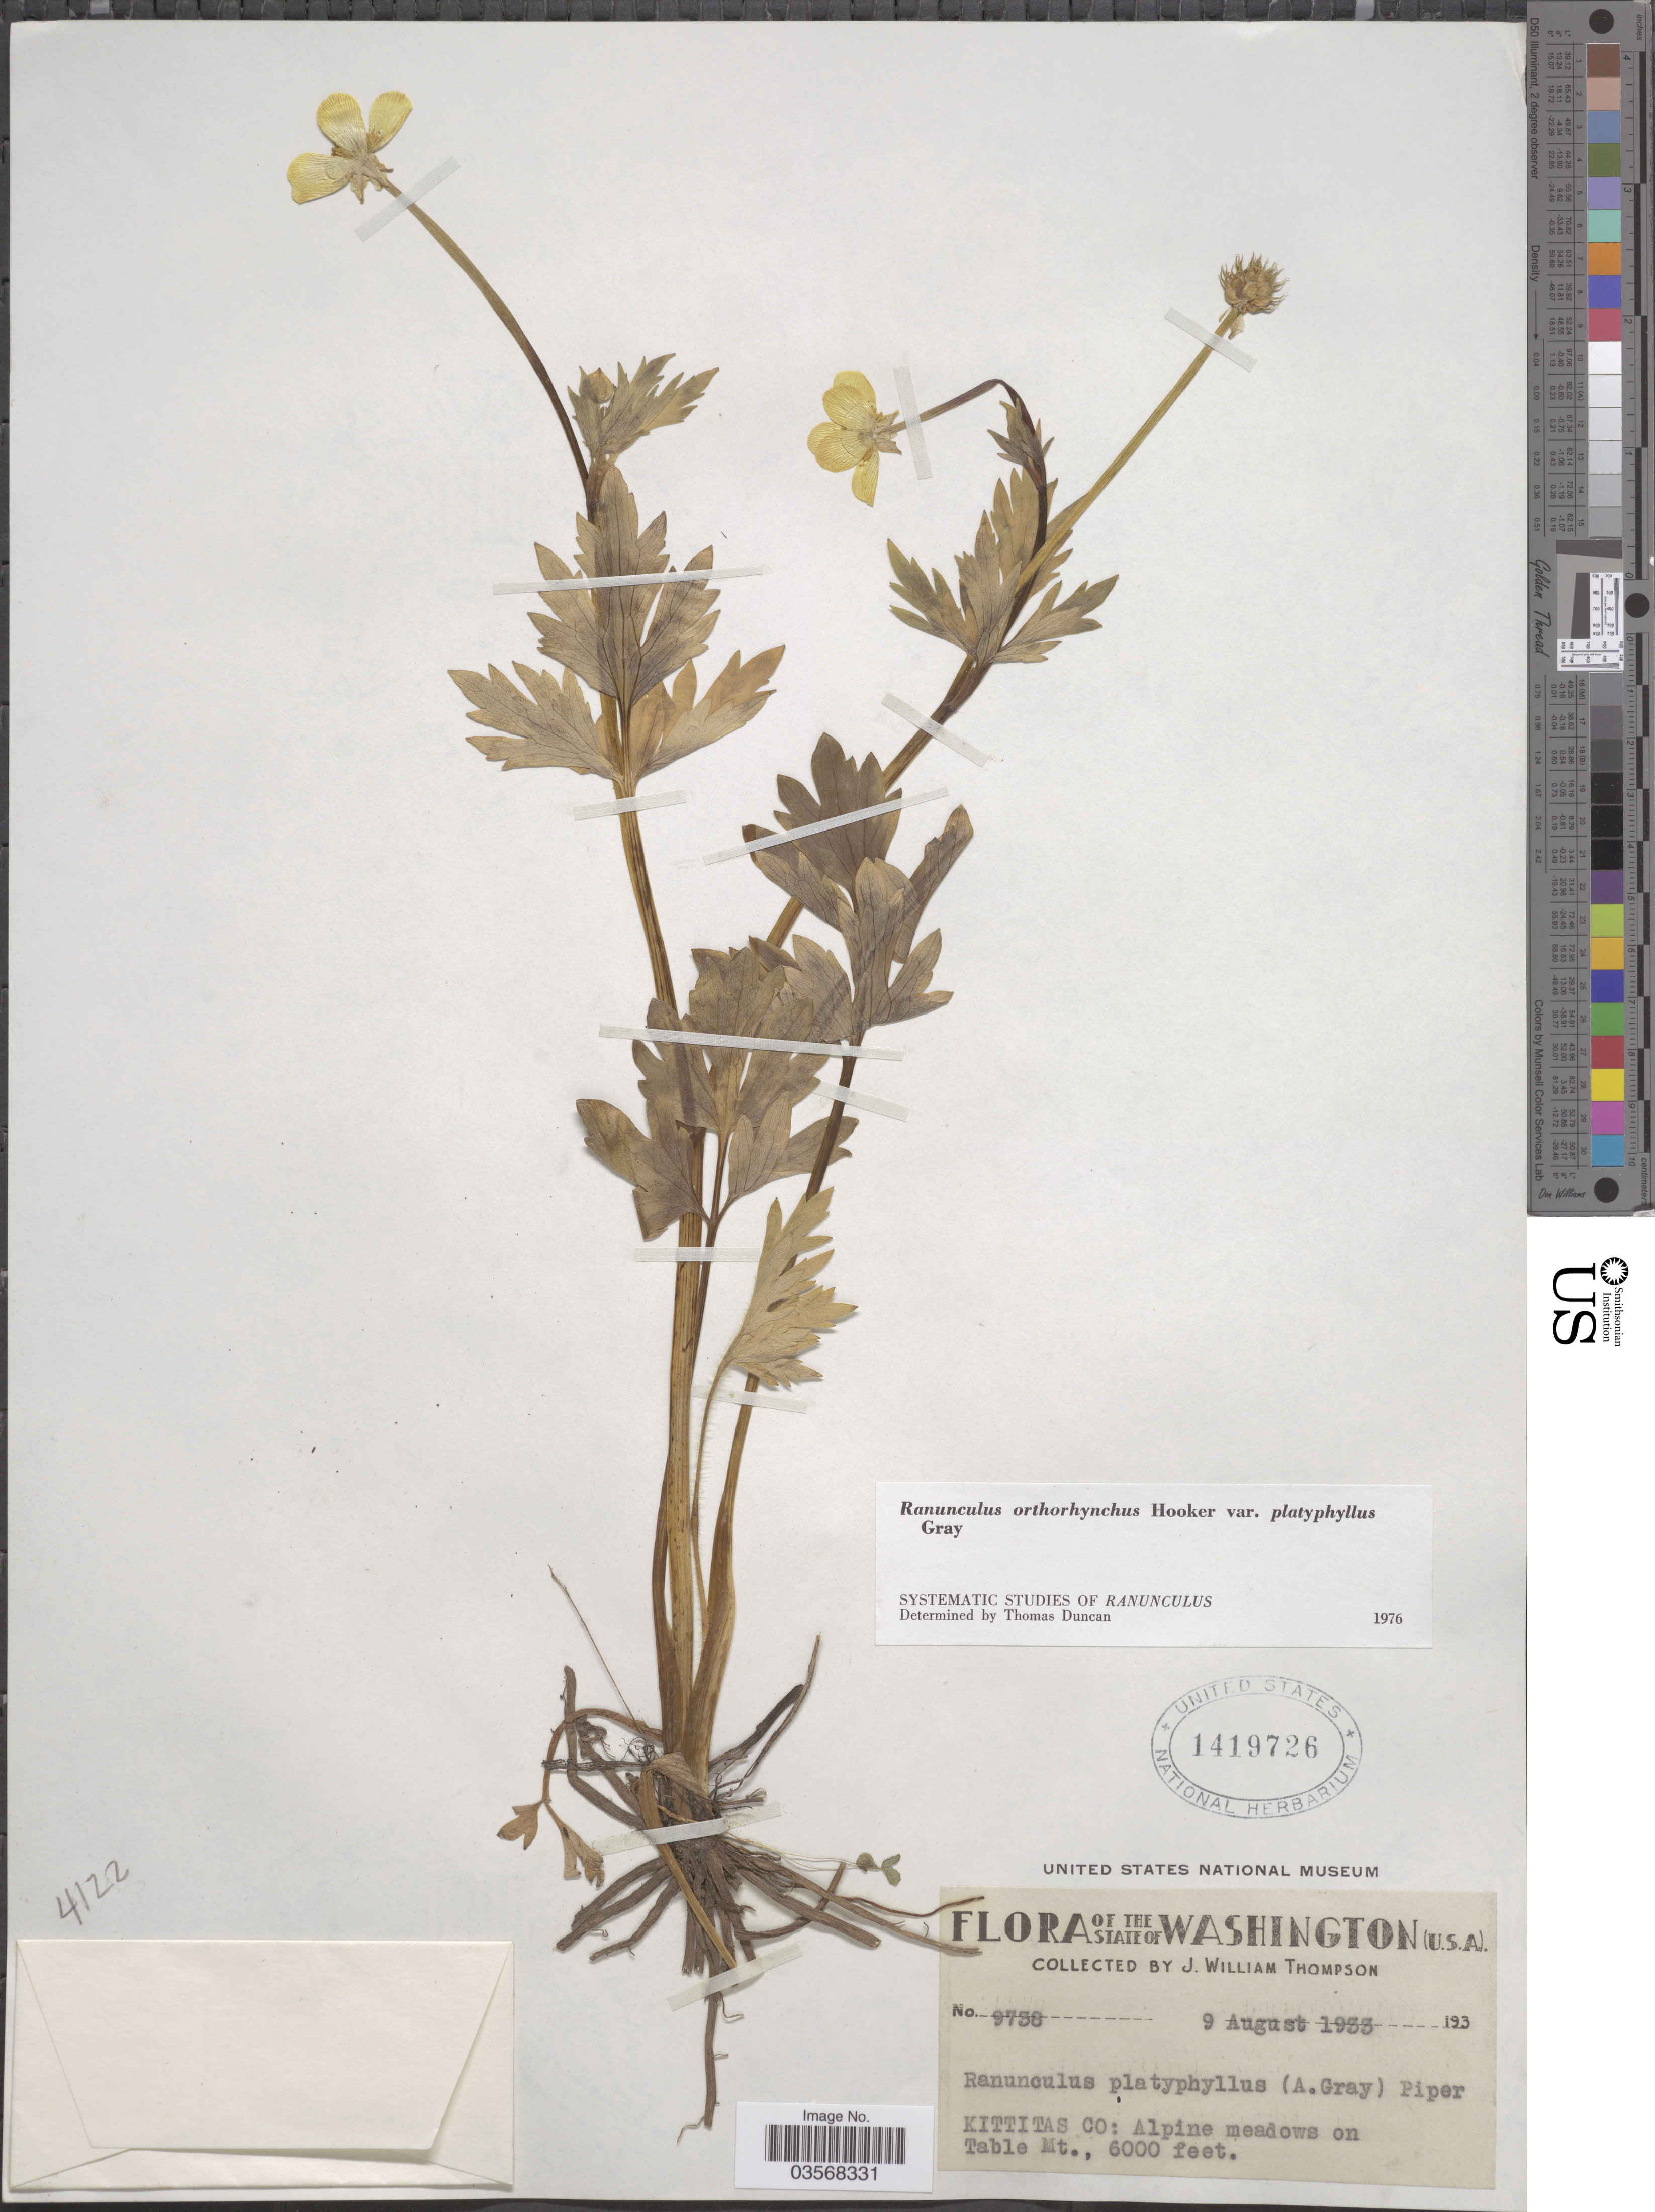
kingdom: Plantae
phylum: Tracheophyta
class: Magnoliopsida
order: Ranunculales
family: Ranunculaceae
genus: Ranunculus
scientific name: Ranunculus orthorhynchus var. platyphyllus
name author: A. Gray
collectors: J. W. Thompson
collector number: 9738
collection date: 1933-08-09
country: United States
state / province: Washington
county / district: Kittitas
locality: Kittitas Co: Alpine meadows on Table Mt.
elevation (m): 1829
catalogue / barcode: US 1419726